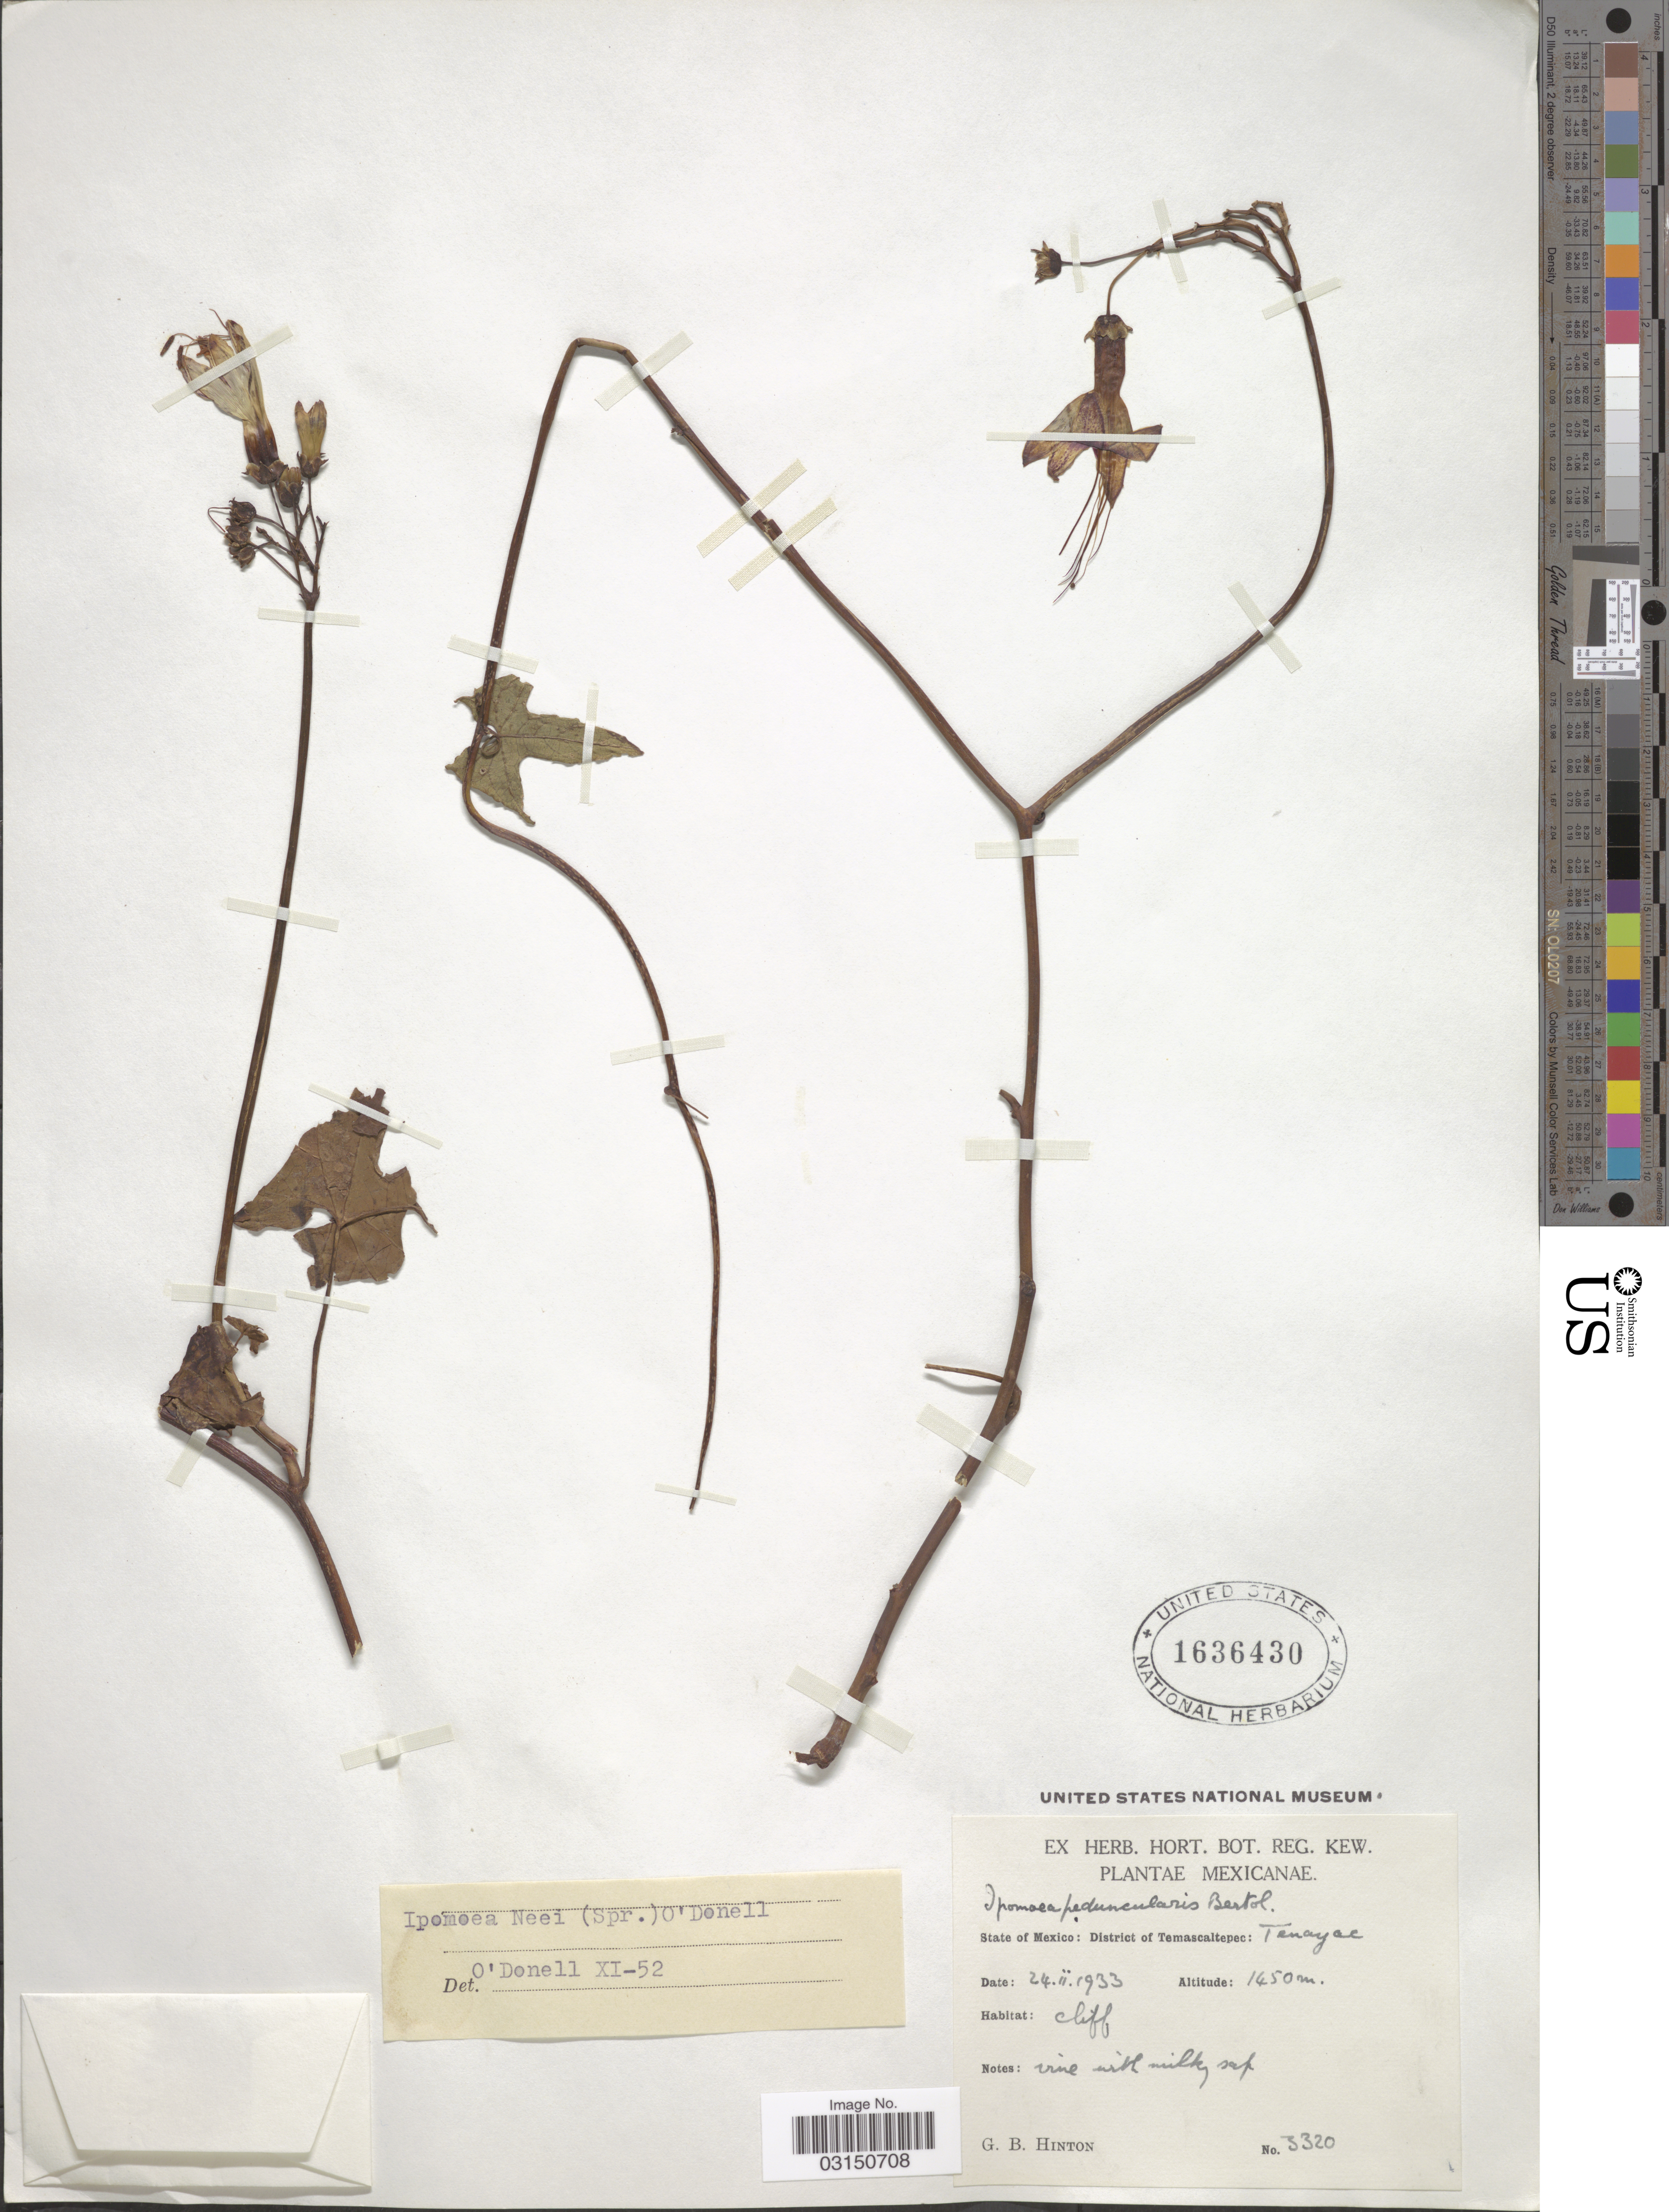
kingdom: Plantae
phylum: Tracheophyta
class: Magnoliopsida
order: Solanales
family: Convolvulaceae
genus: Ipomoea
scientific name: Ipomoea neei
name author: (Spreng.) O'Donell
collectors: G. B. Hinton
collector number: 3320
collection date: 1933-02-24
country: Mexico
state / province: México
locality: District of Temascaltepec: Tenayac.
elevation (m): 1450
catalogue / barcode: US 1636430